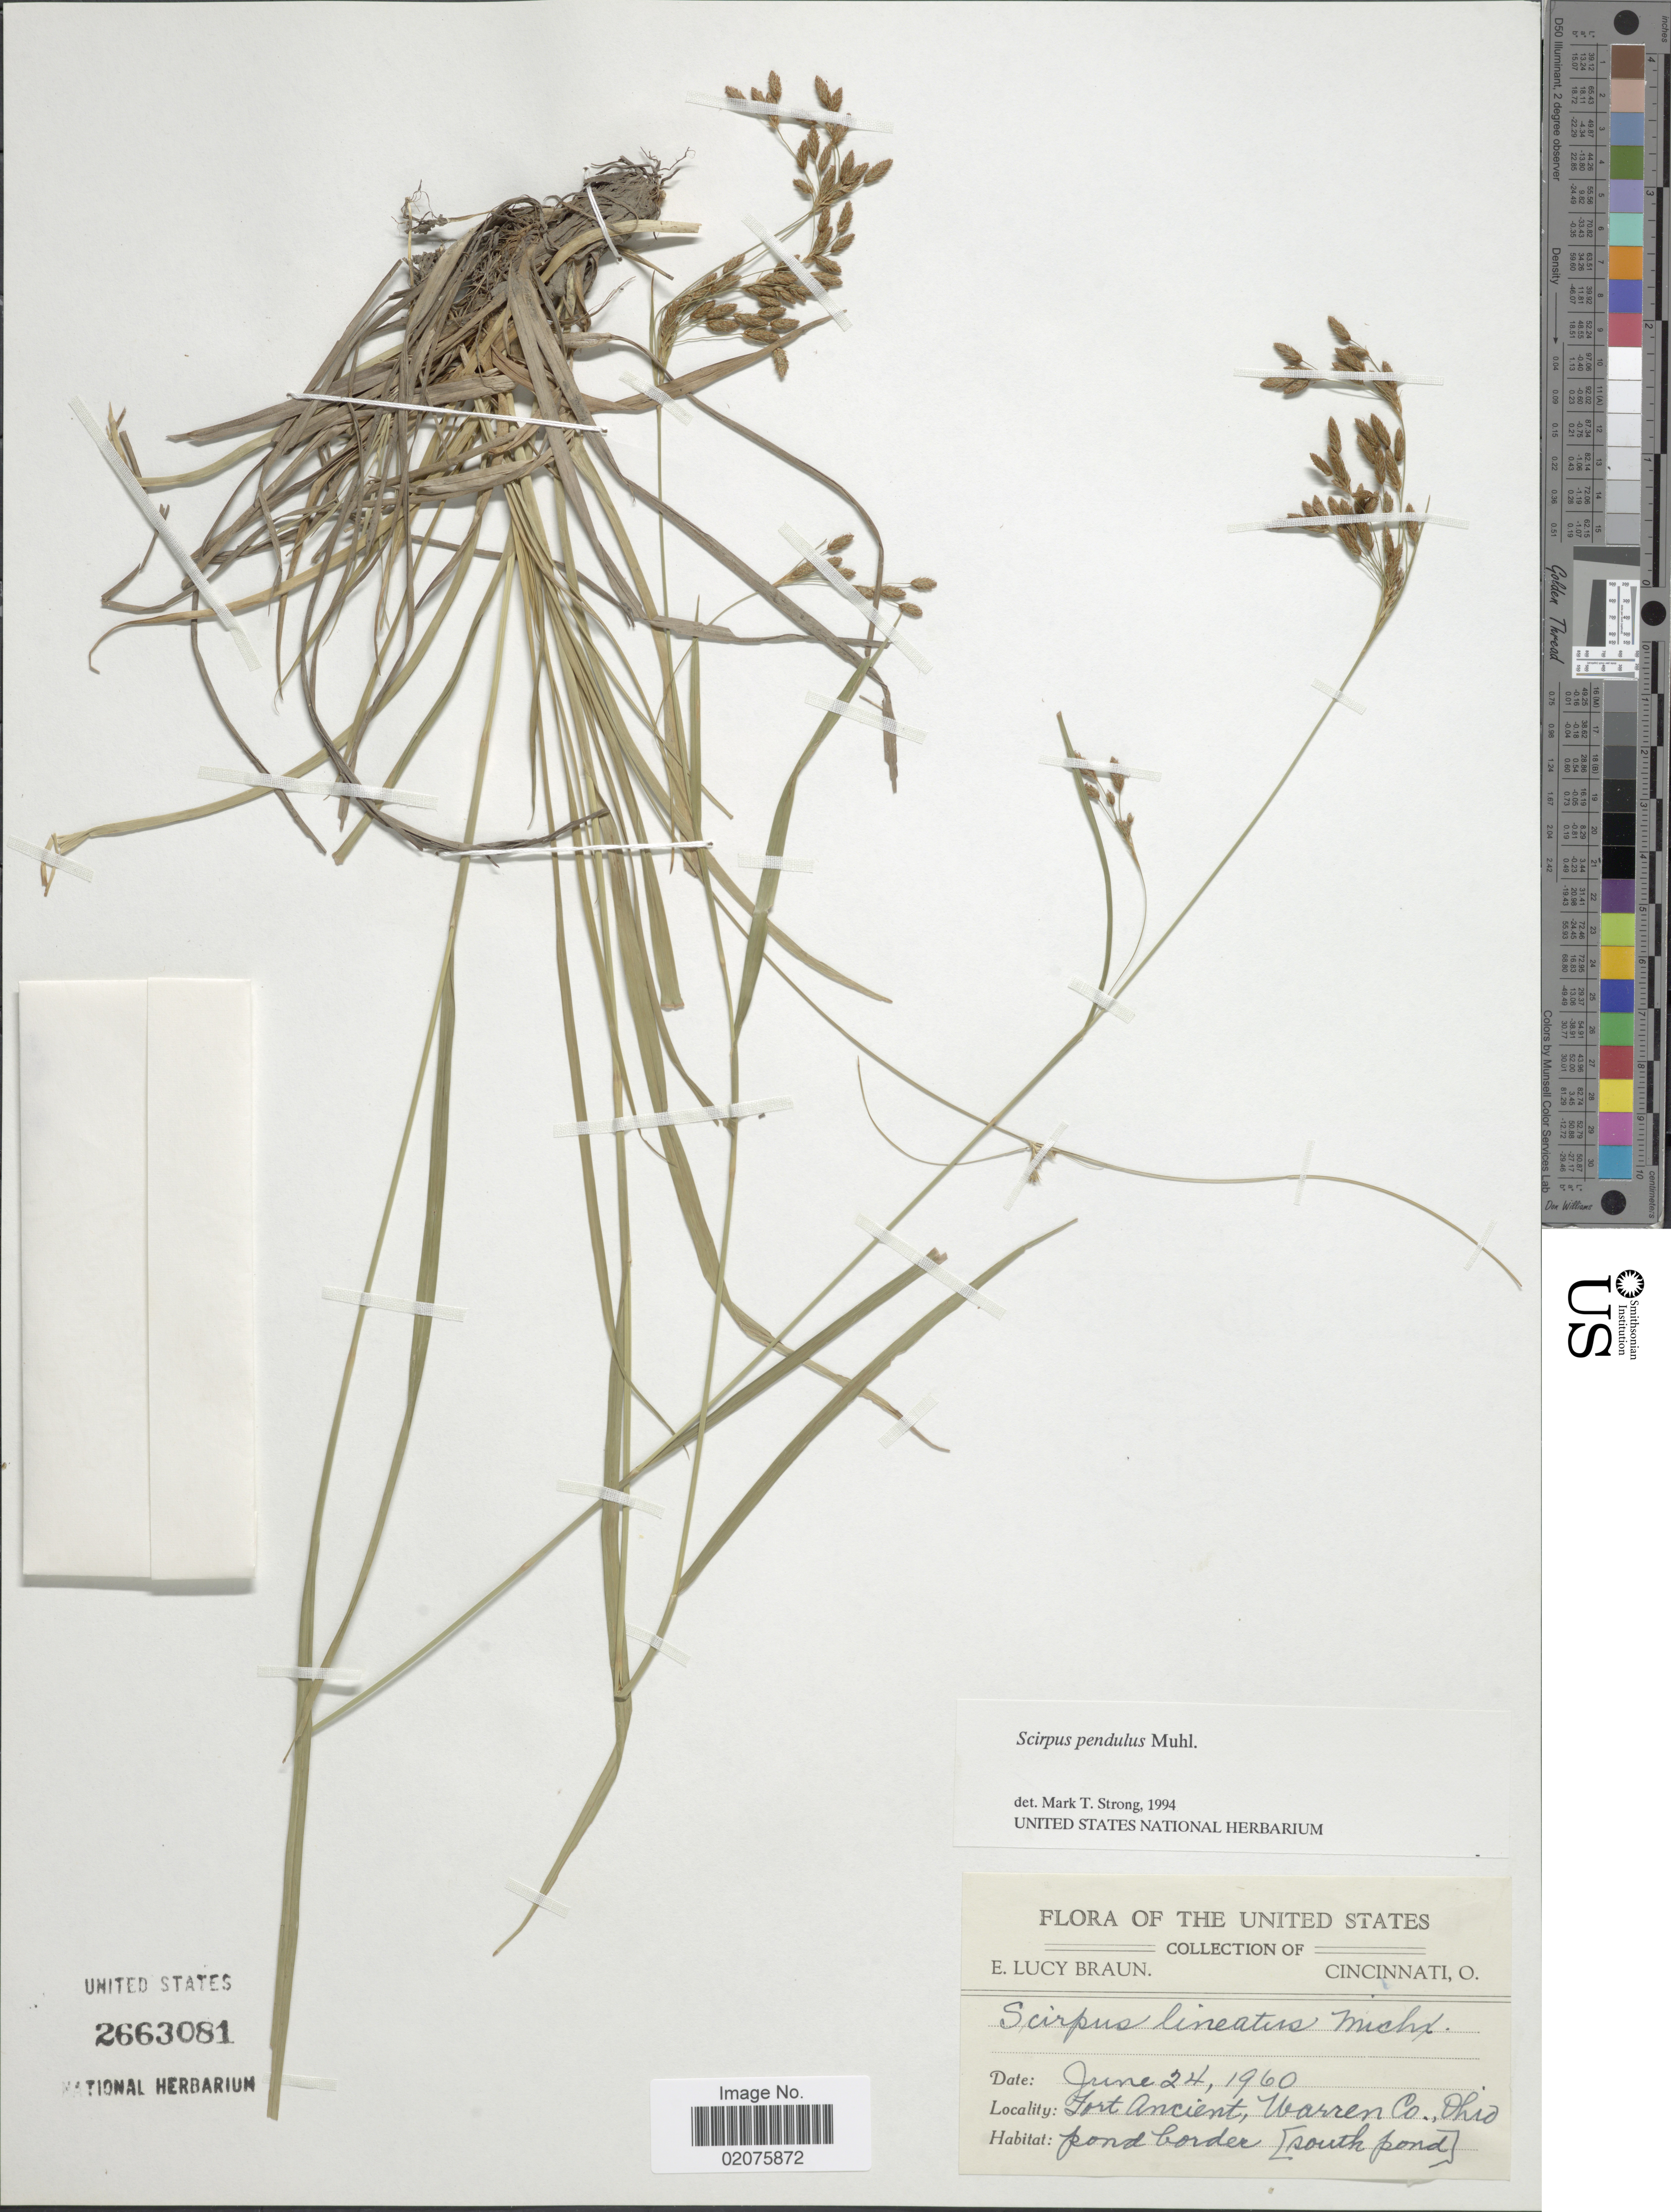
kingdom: Plantae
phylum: Tracheophyta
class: Liliopsida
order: Poales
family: Cyperaceae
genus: Scirpus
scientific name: Scirpus pendulus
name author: Muhl.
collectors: E. L. Braun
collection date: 1960-06-24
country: United States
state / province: Ohio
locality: Fort Ancient, Warren Co.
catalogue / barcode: US 2663081